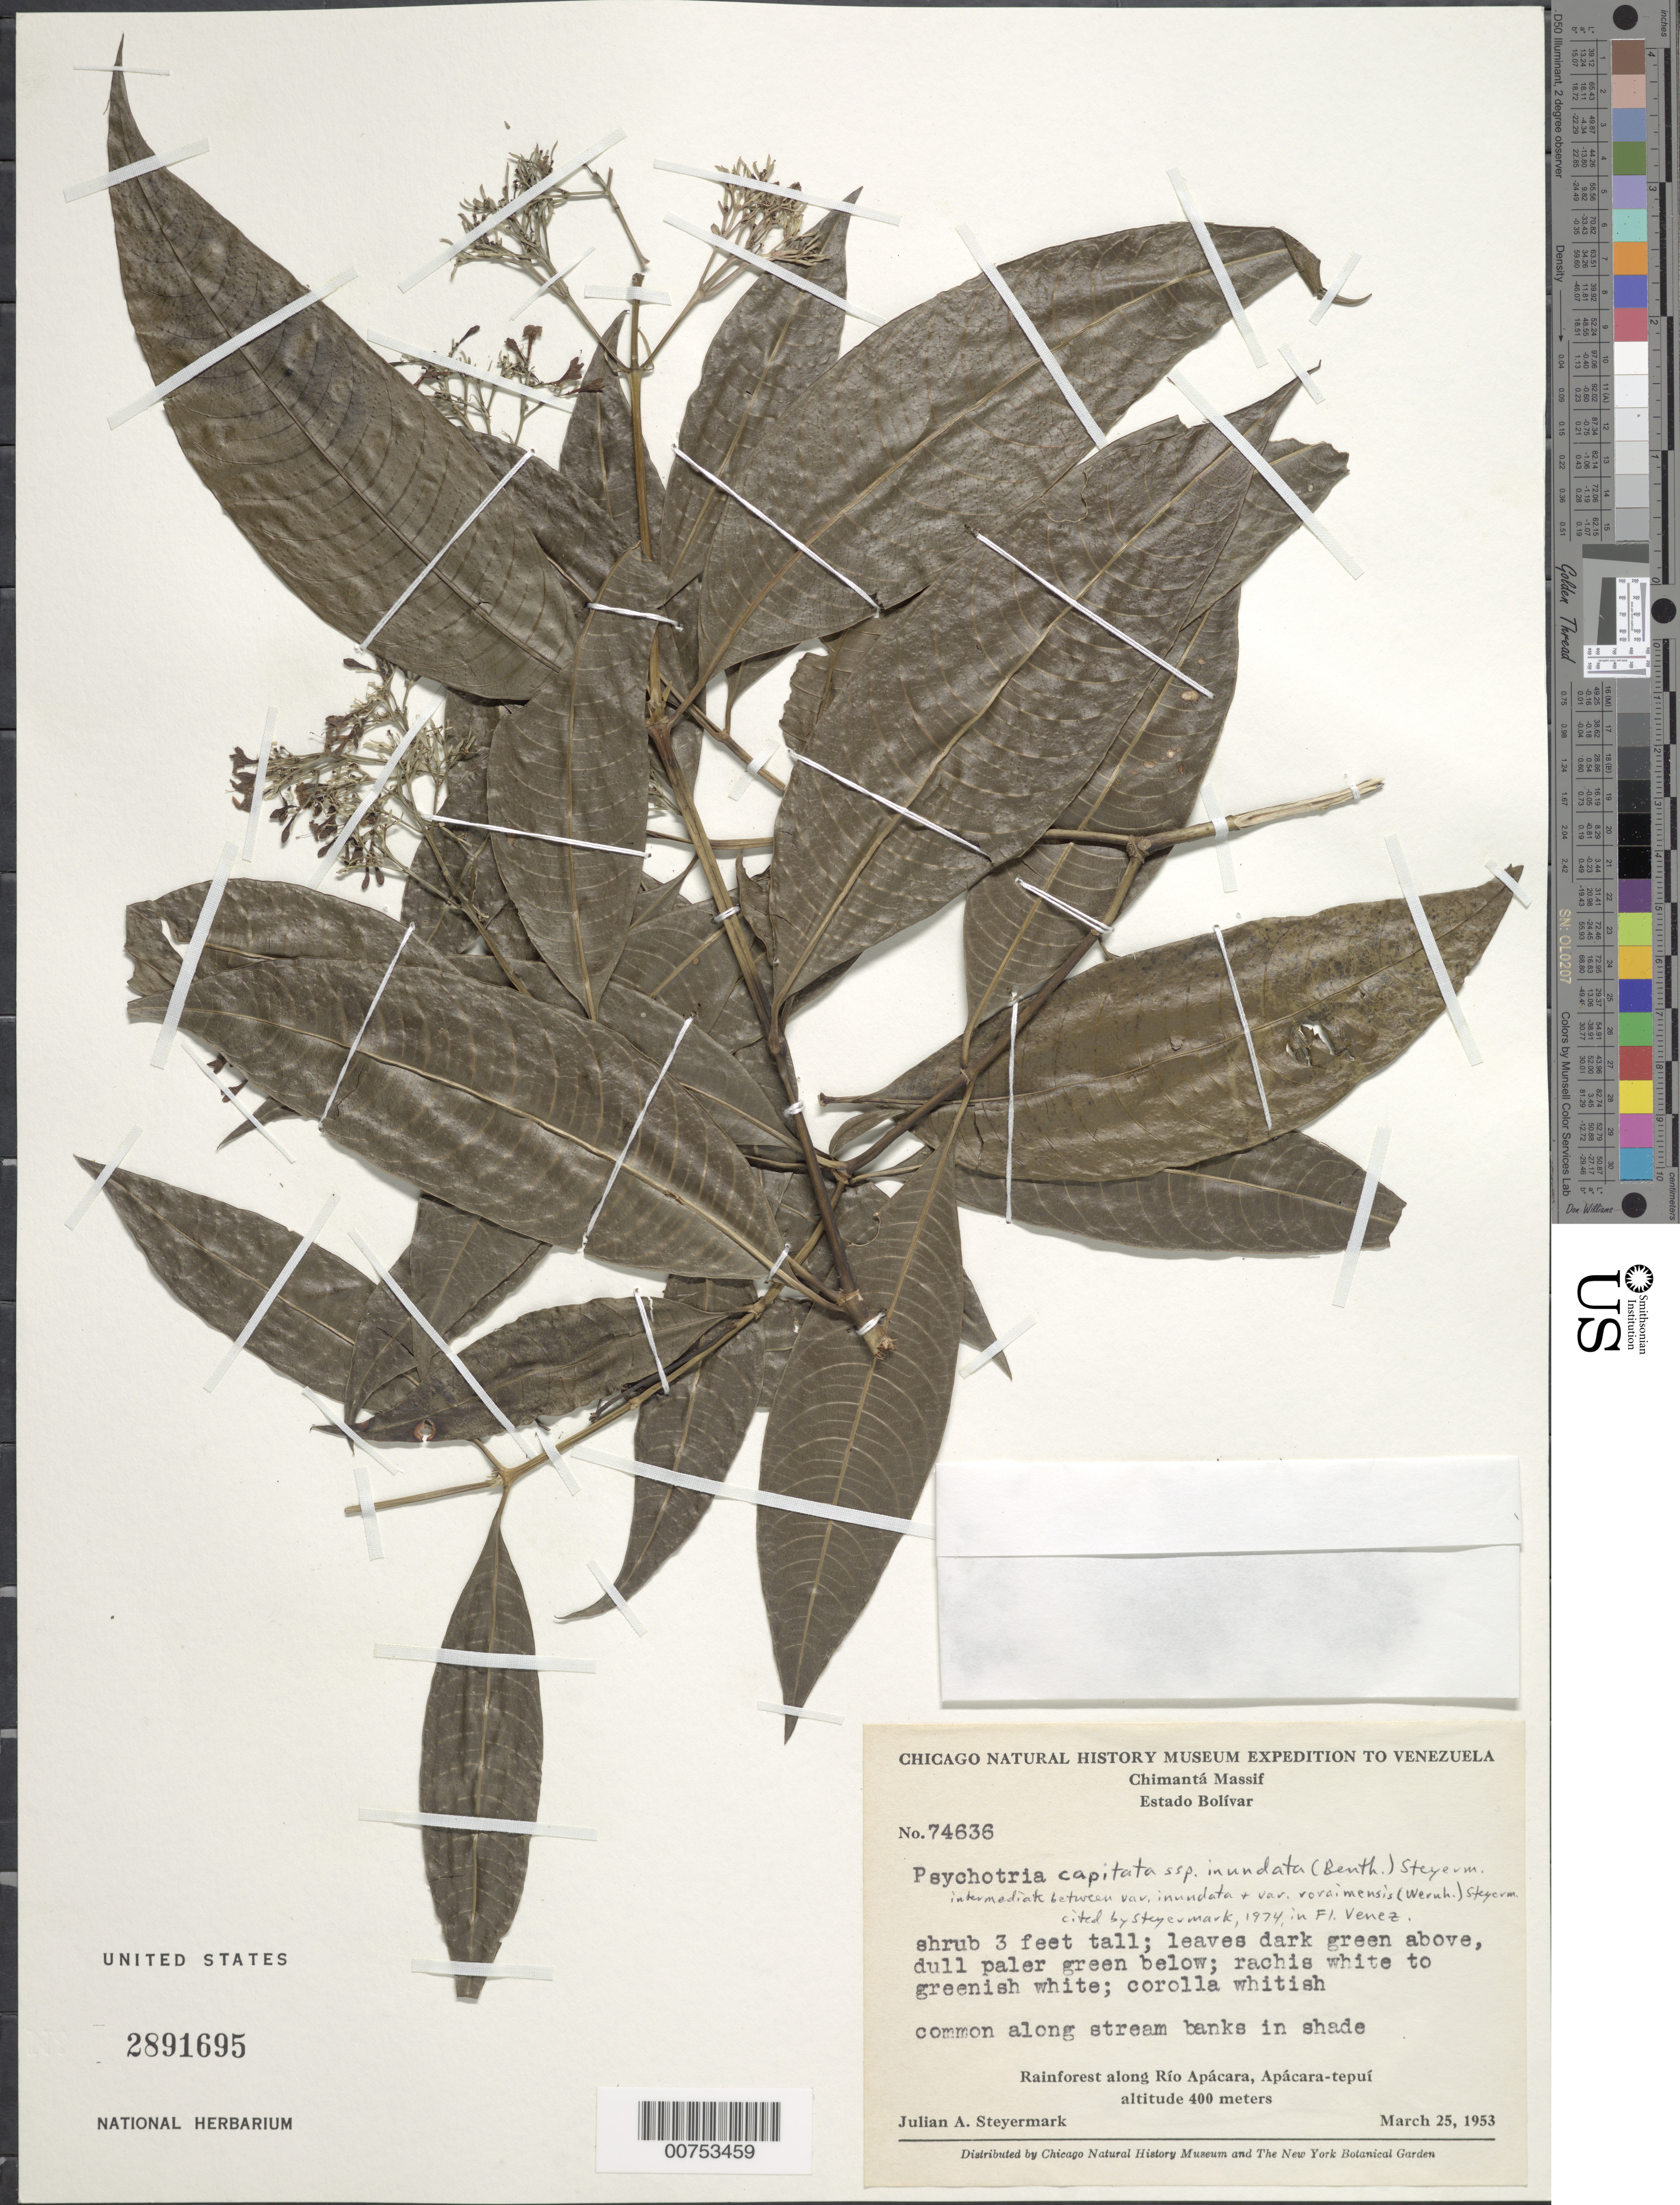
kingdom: Plantae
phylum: Tracheophyta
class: Magnoliopsida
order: Gentianales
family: Rubiaceae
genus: Psychotria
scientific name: Psychotria capitata subsp. inundata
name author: (Benth.) Steyerm.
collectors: J. Steyermark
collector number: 74636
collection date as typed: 25-Mar-53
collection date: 1953-03-25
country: Venezuela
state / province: Bolívar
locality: Río Apácara, Apácara-tepuí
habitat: Along stream banks in shade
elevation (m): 400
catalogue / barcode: US 2891695